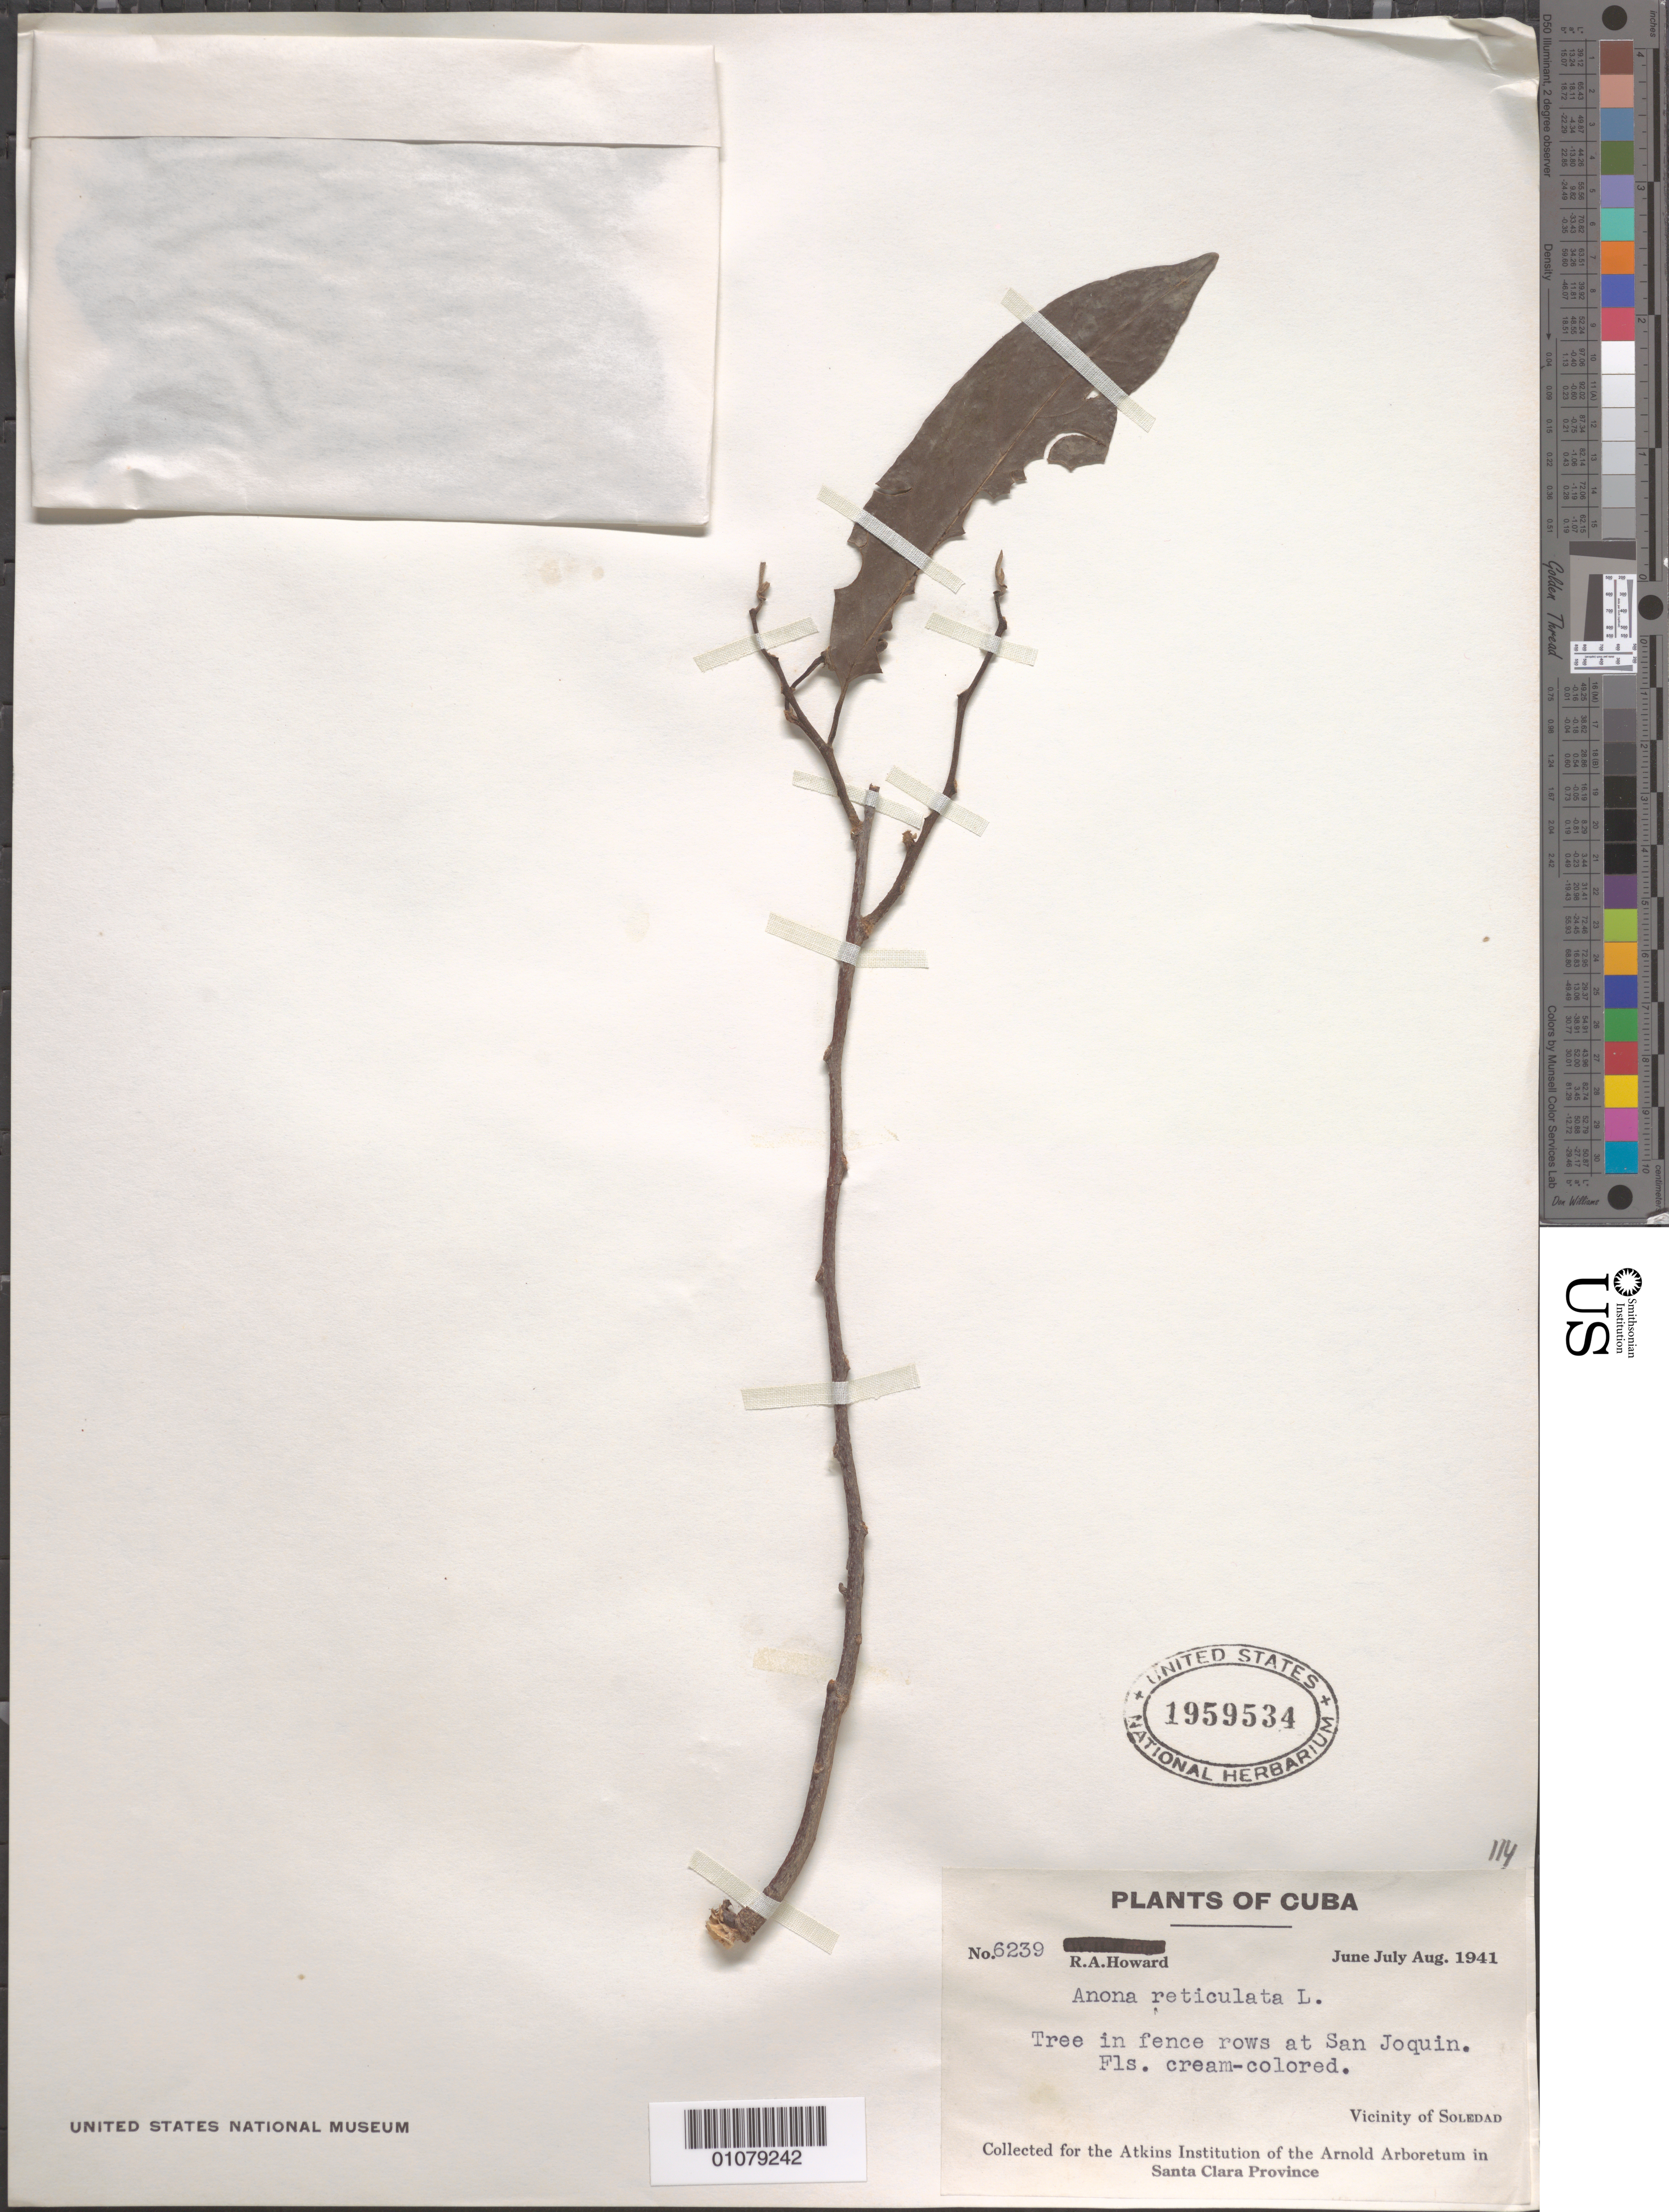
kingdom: Plantae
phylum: Tracheophyta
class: Magnoliopsida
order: Magnoliales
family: Annonaceae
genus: Annona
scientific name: Annona reticulata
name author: L.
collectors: R. A. Howard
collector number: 6239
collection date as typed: Jun 1941 to Aug 1941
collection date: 1941-06/1941-08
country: Cuba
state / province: Cienfuegos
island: Cuba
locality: Vicinity of Soledad Santa Clara Province San Joquin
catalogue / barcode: US 1959534